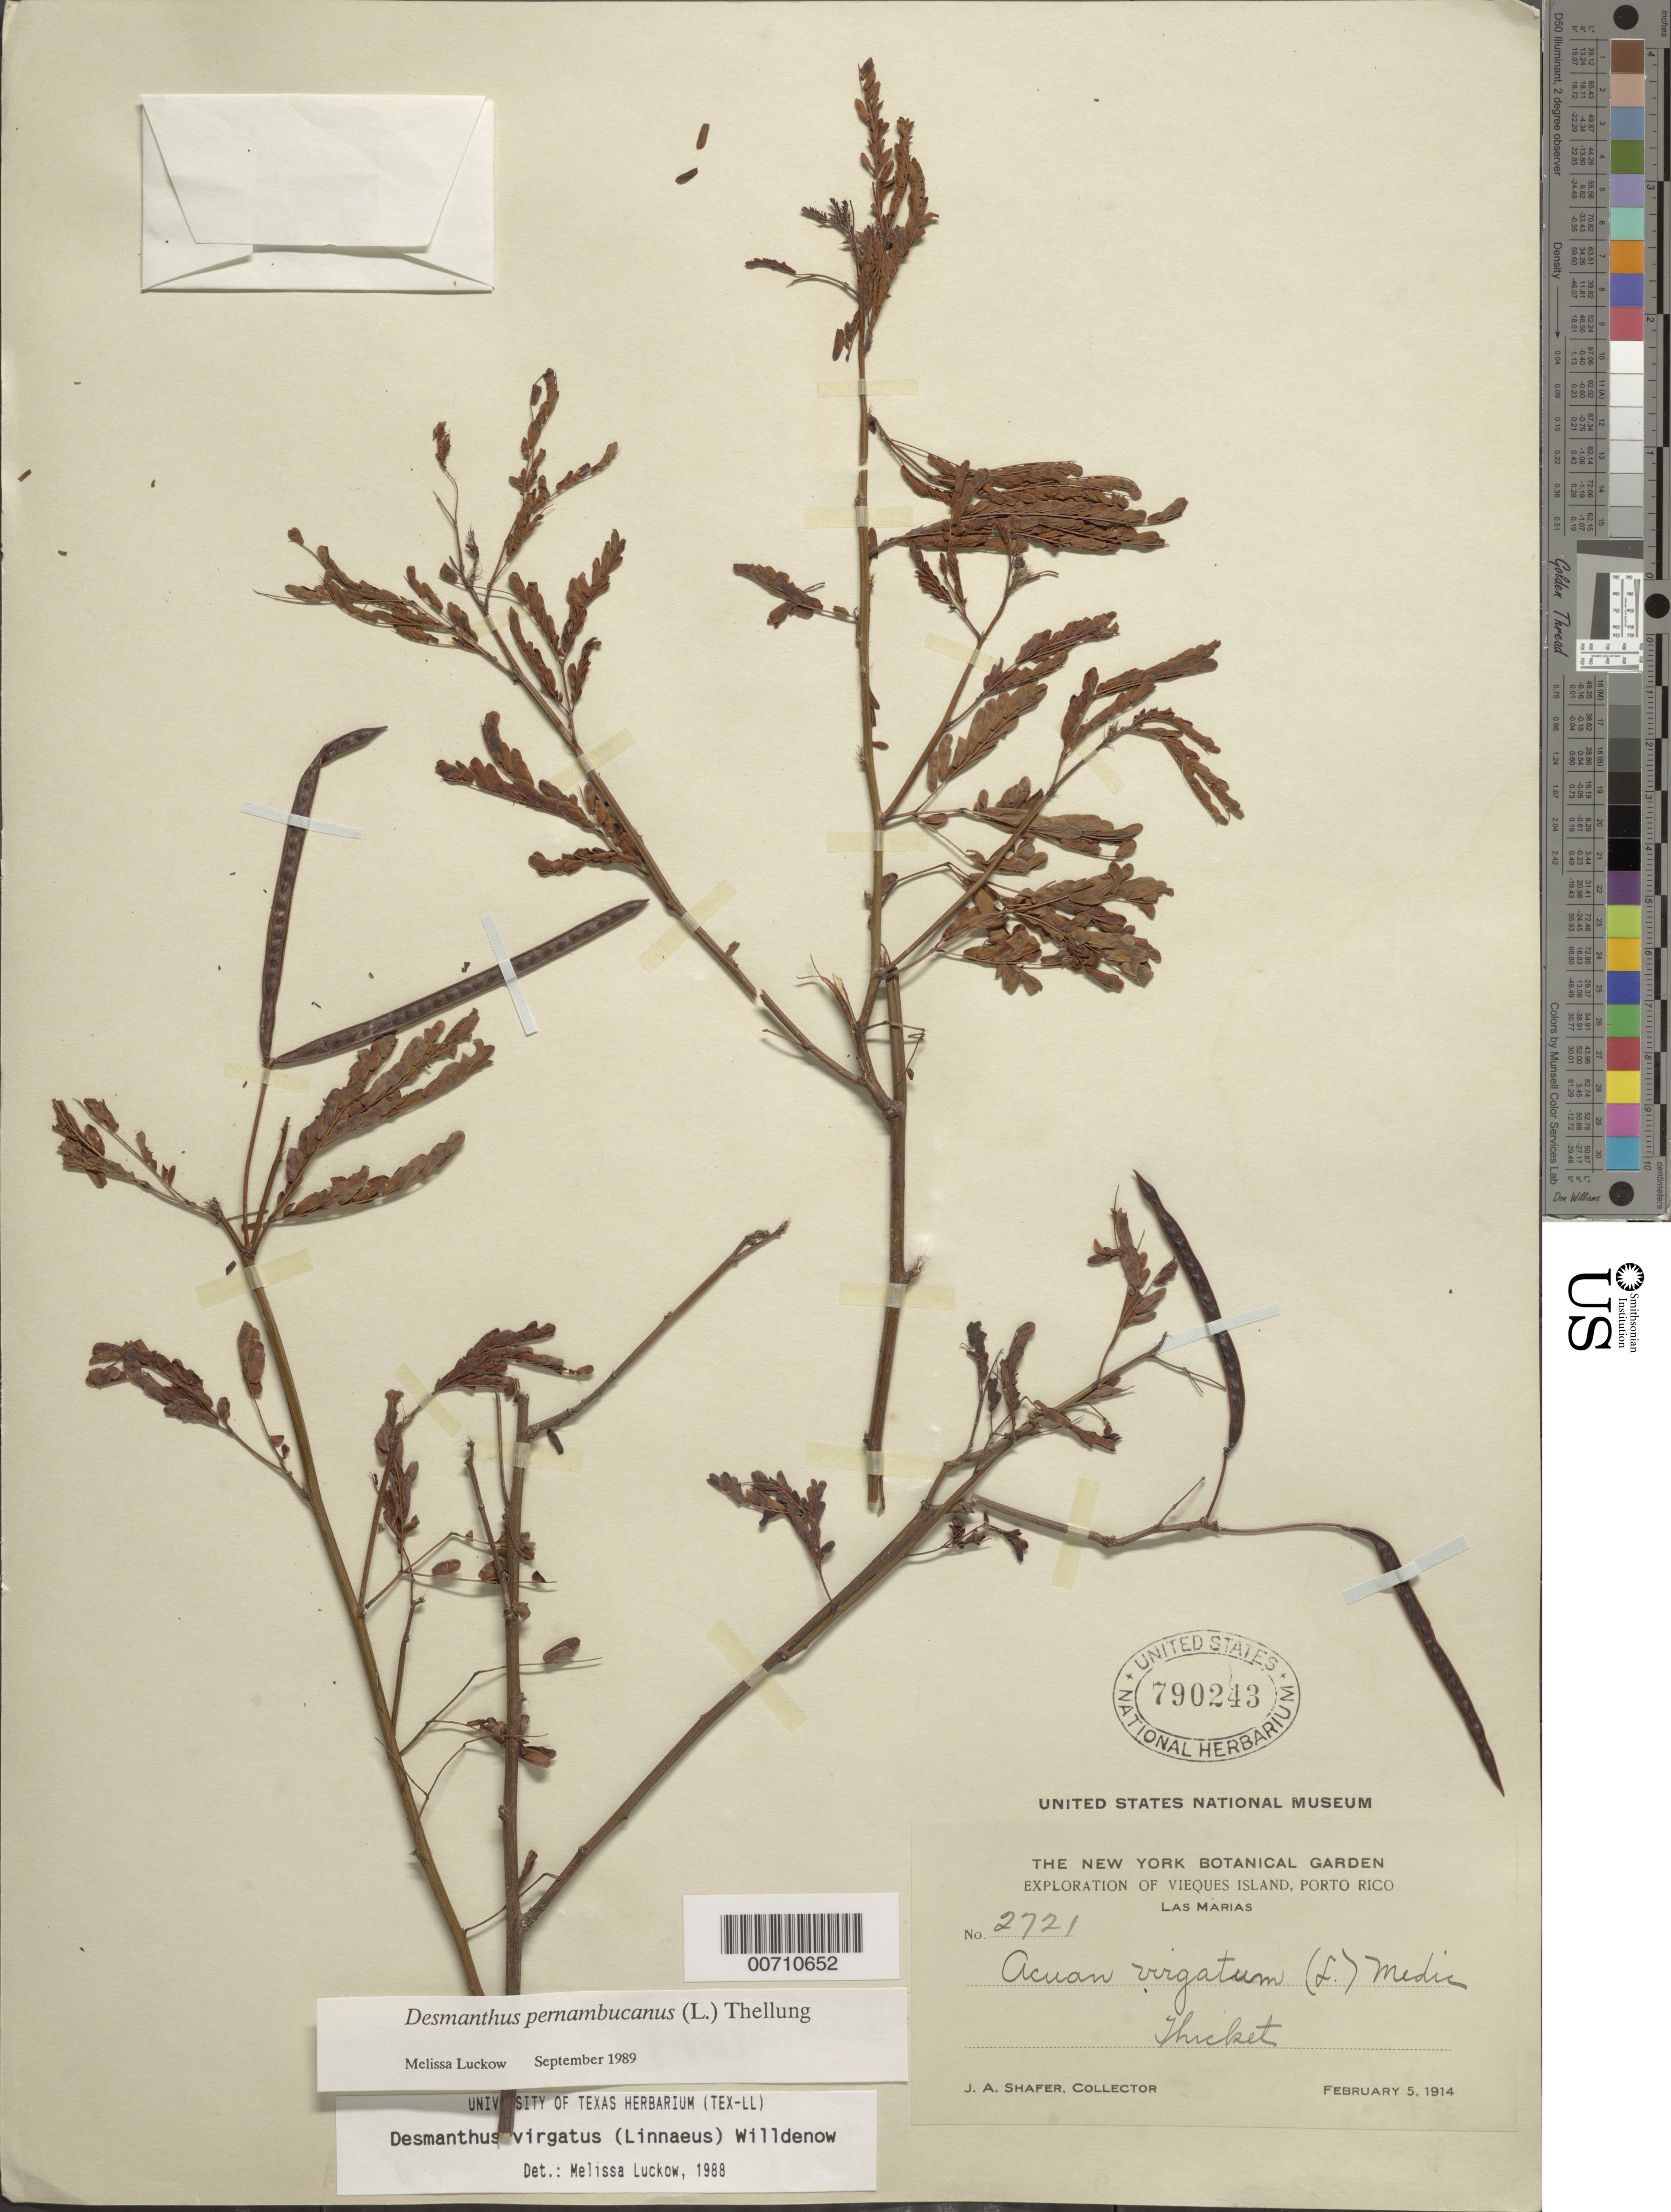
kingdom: Plantae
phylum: Tracheophyta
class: Magnoliopsida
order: Fabales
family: Fabaceae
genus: Desmanthus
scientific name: Desmanthus pernambucanus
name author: (L.) Thell.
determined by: Luckow, M. A.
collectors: J. A. Shafer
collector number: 2721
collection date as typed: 05 Feb 1914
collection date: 1914-02-05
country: Puerto Rico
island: Vieques Island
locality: Las Marias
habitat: Thicket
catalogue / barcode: US 790243